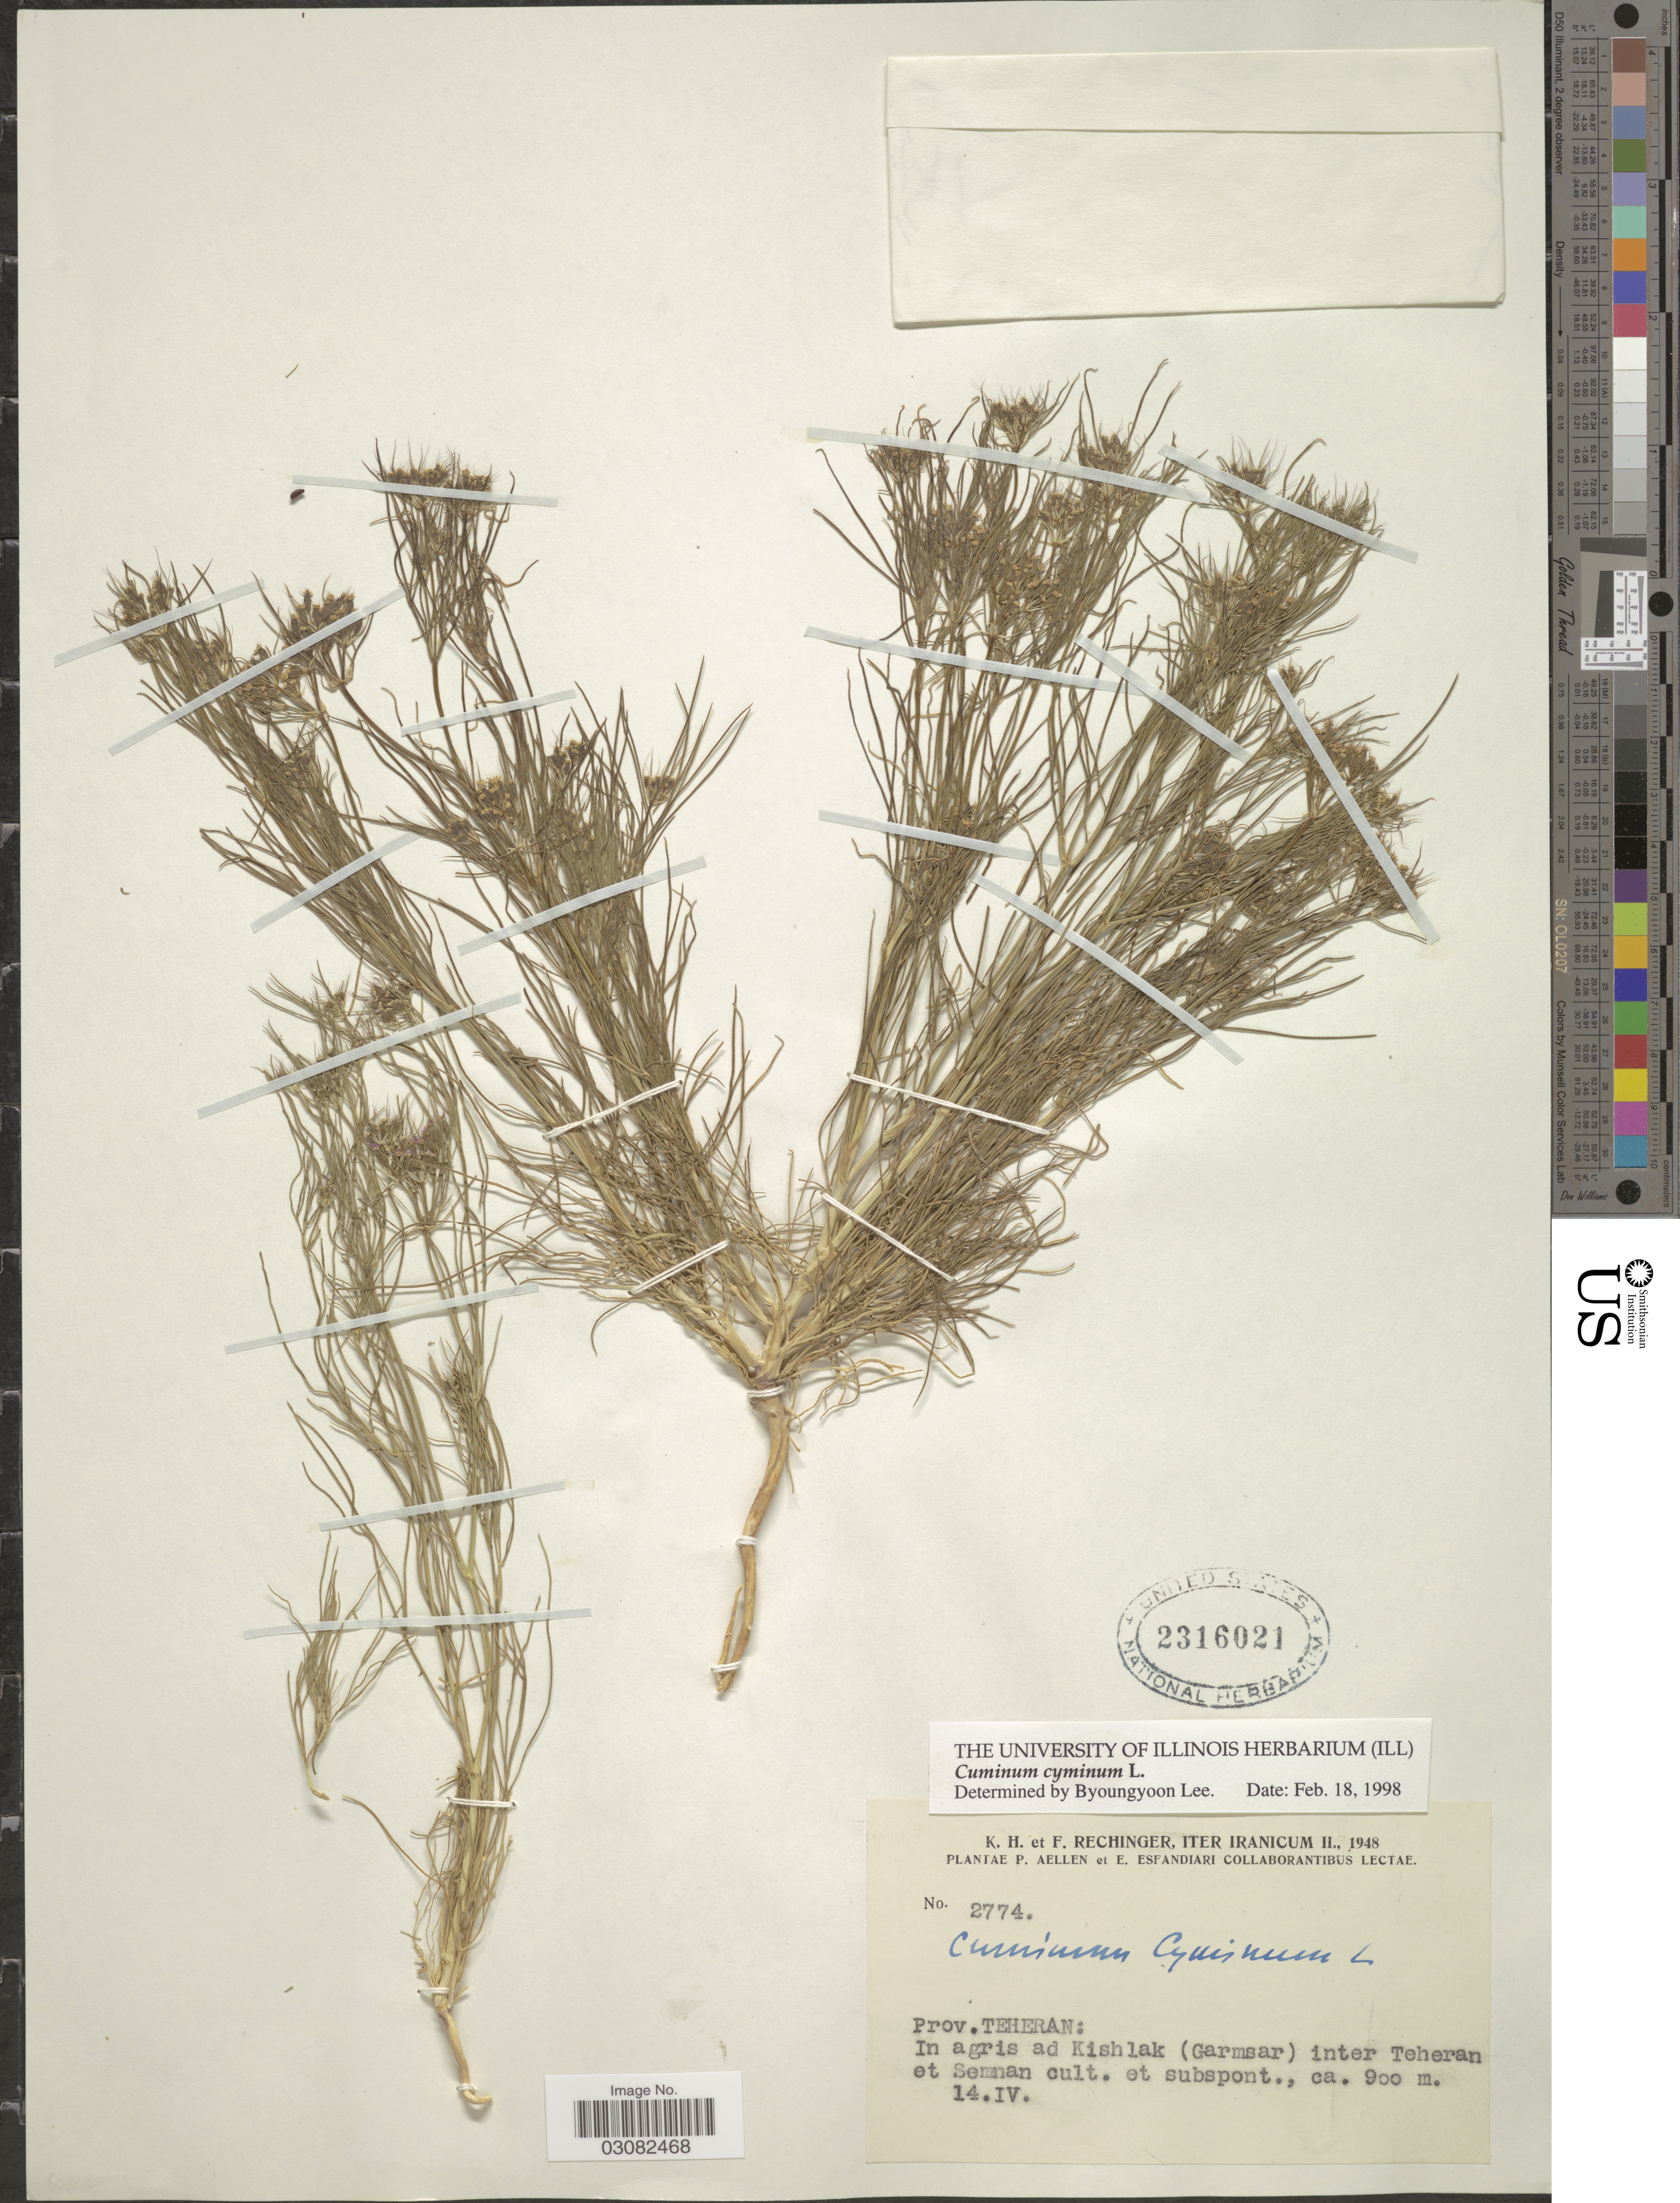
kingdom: Plantae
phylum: Tracheophyta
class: Magnoliopsida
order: Apiales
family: Apiaceae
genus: Cuminum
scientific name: Cuminum cyminum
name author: L.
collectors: K. H. Rechinger & F. Rechinger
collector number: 2774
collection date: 1948-04-14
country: Iran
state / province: Tehran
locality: Prov. Teheran: In agris ad Kishlak (Garmsar) inter Teheran et Semnan cult. et subspont.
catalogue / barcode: US 2316021